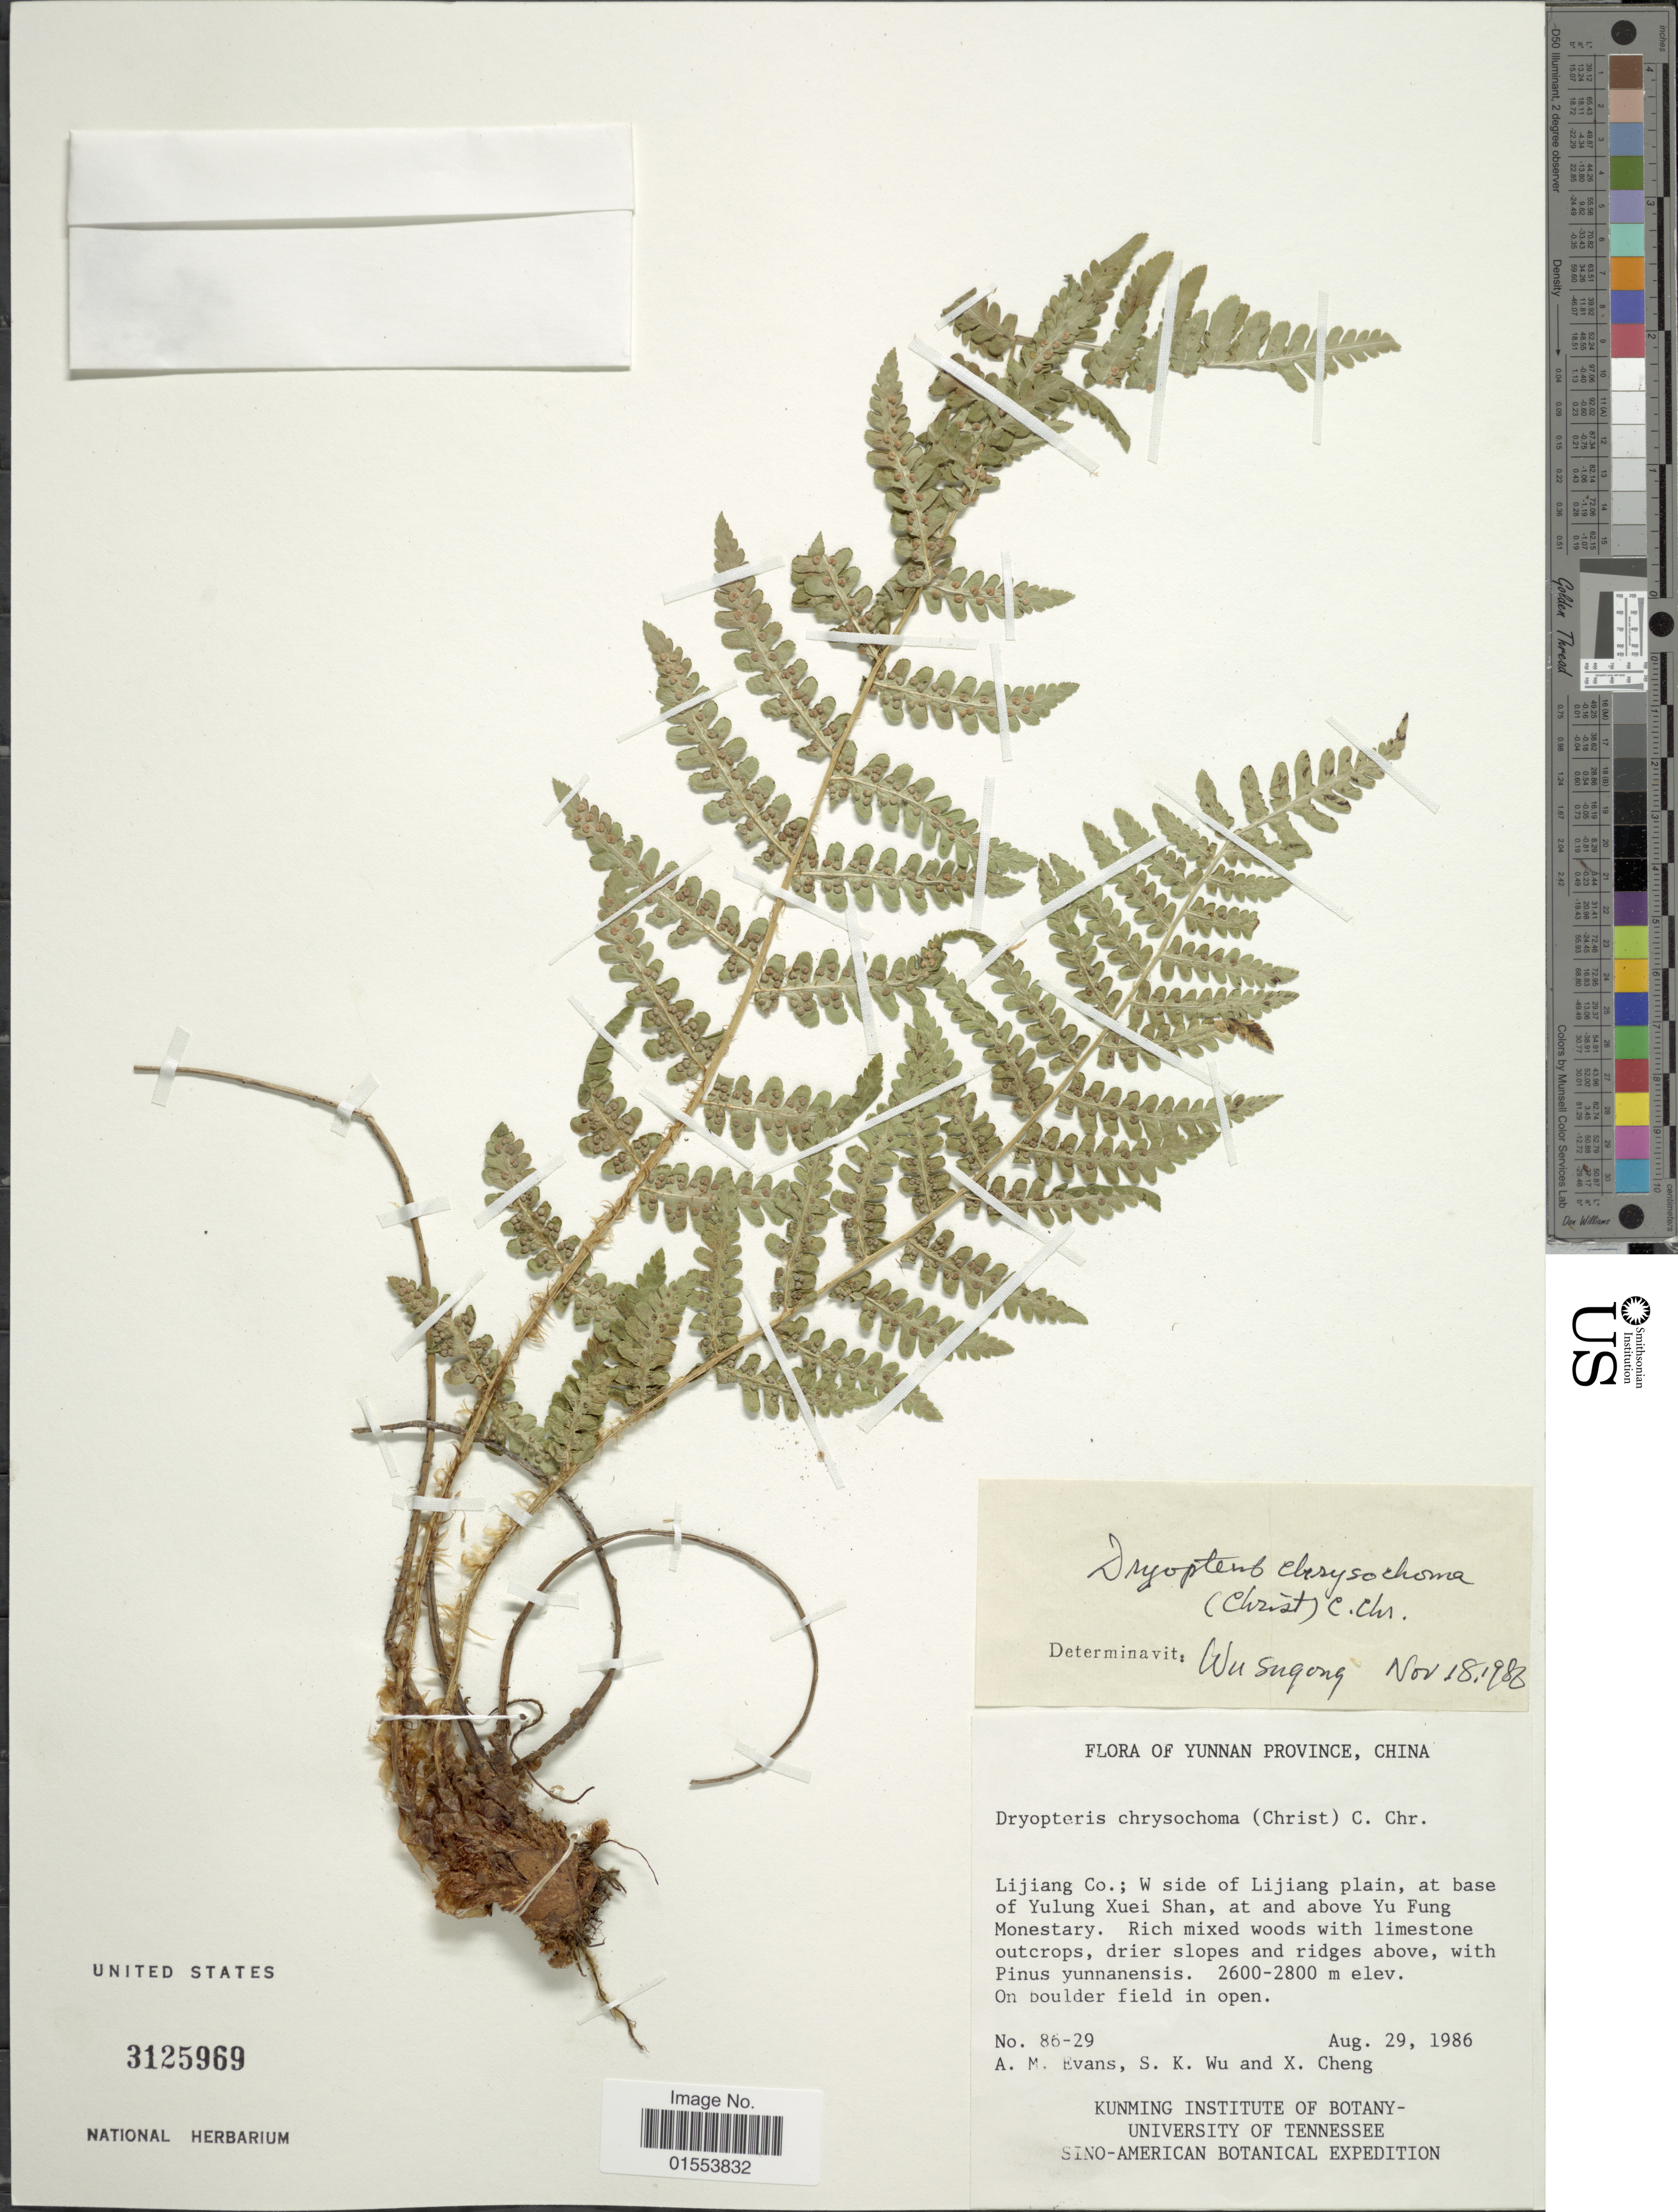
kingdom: Plantae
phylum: Tracheophyta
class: Polypodiopsida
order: Polypodiales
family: Dryopteridaceae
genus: Dryopteris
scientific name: Dryopteris chrysocoma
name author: (Christ) C. Chr.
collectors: A. M. Evans, S. K. Wu & X. Cheng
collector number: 86-29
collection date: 1986-08-29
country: China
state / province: Yunnan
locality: Yunnan Province, China. Lijiang Co.: W side of Lijiang plain at base of Yulung Xuei Shan, at and above Yu Fung Monestary.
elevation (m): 2600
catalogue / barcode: US 3125969